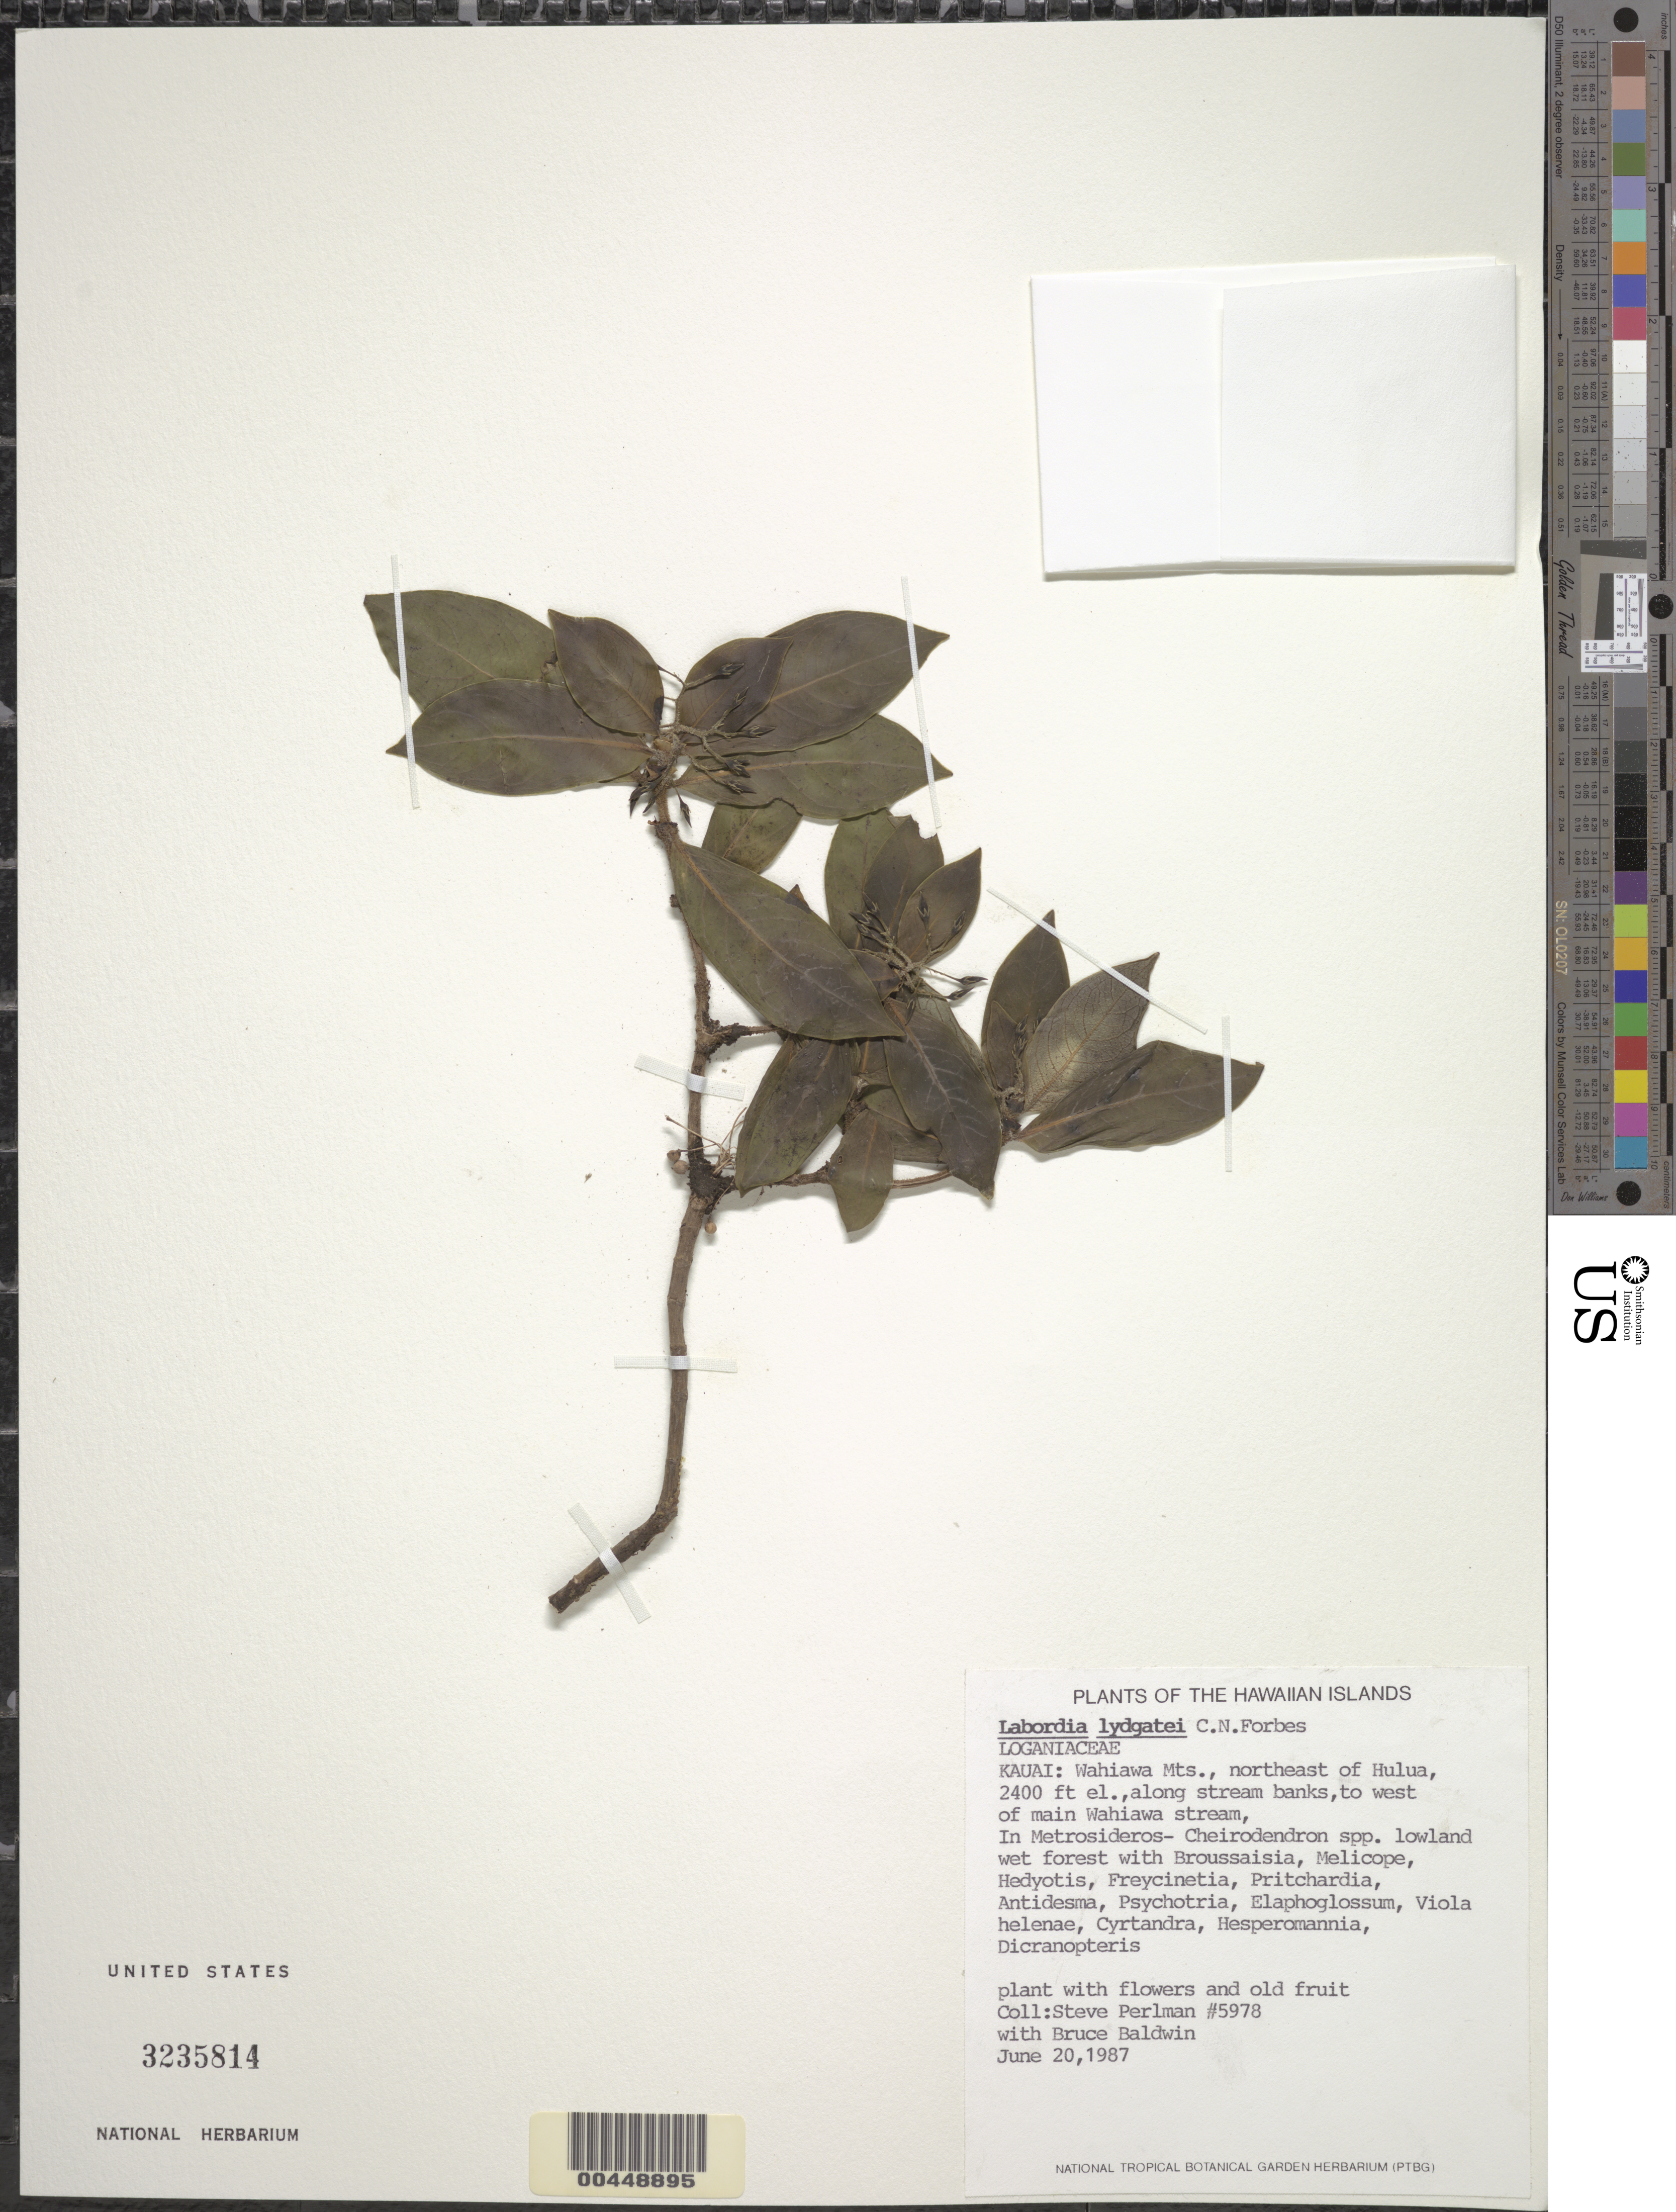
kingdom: Plantae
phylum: Tracheophyta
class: Magnoliopsida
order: Gentianales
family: Loganiaceae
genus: Geniostoma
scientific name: Geniostoma lydgatei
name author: (C.N. Forbes) Byng & Christenh.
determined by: Wagner, W. L., (BOT), Smithsonian Institution - National Museum of Natural History (UNITED STATES)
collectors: S. P. Perlman & B. Baldwin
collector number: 5978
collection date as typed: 20 Jun 1987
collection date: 1987-06-20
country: United States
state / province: Hawaii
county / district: Kauai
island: Kaua'i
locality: Wahiawa Mts., NE of Hulua, along stream banks, to W of main Wahiawa Stream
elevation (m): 732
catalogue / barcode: US 3235814